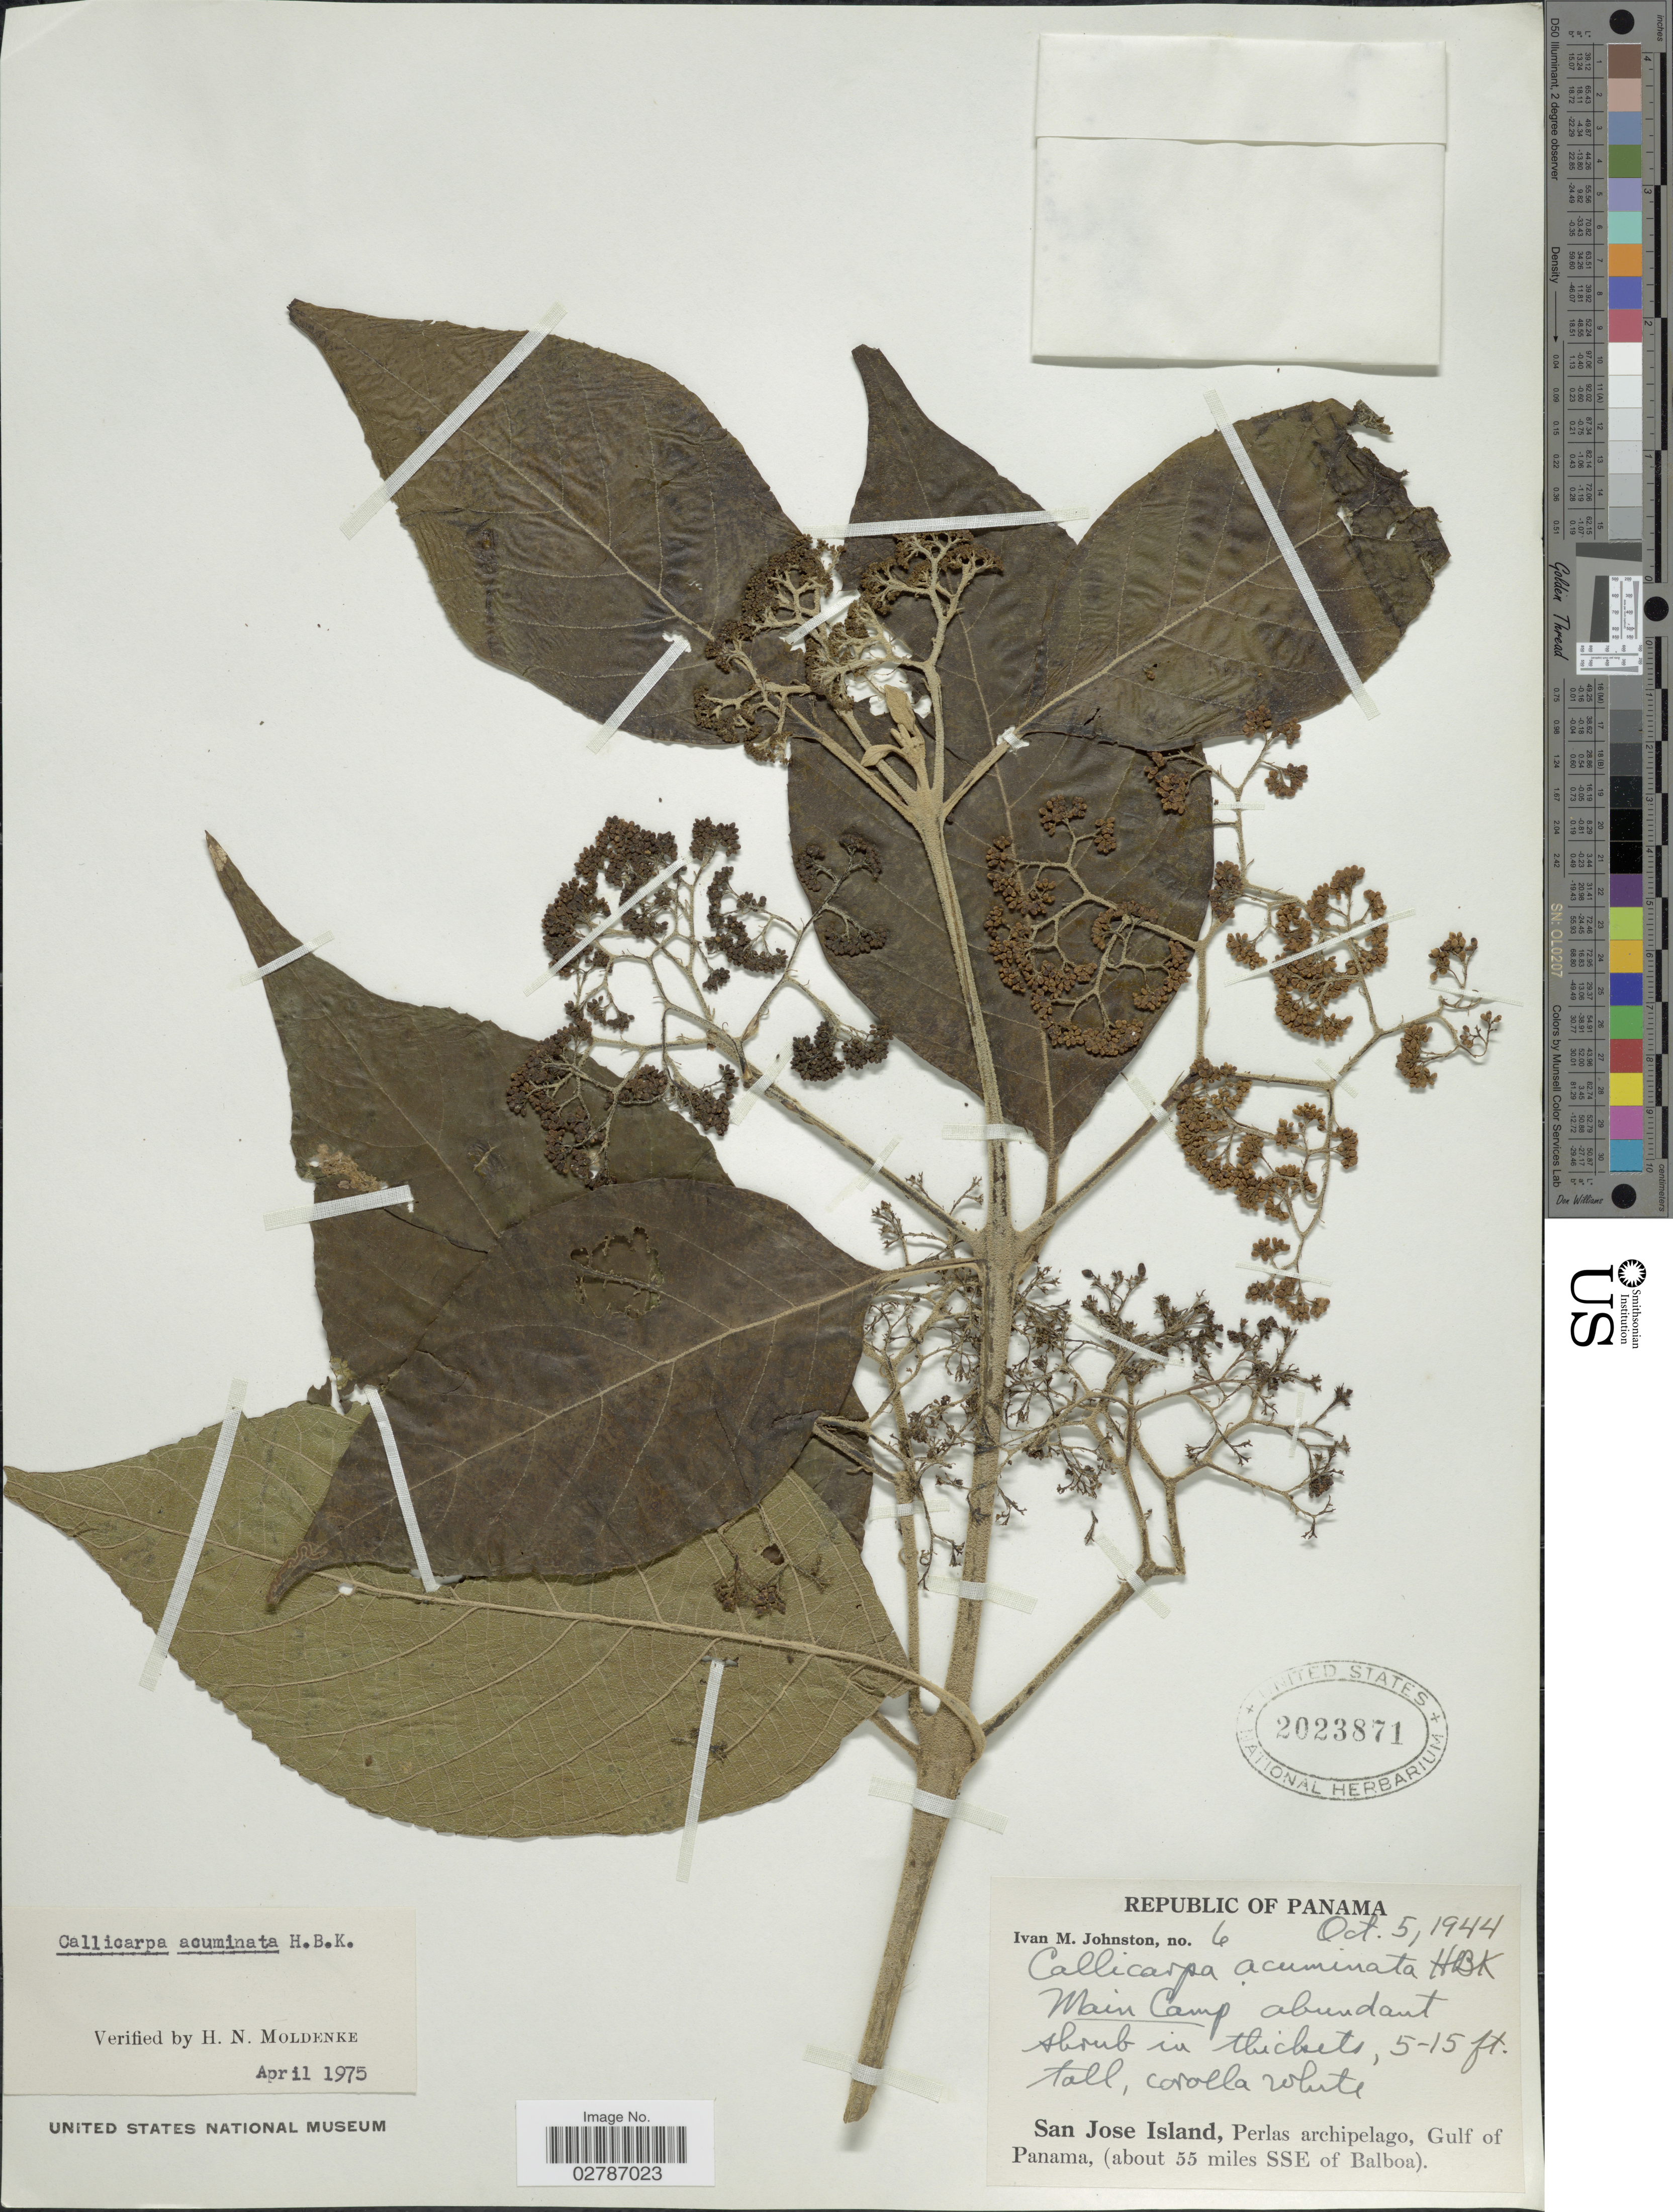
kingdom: Plantae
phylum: Tracheophyta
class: Magnoliopsida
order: Lamiales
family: Lamiaceae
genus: Callicarpa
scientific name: Callicarpa acuminata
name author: Kunth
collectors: I.M. Johnston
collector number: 6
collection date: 1944-10-05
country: Panama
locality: Main Camp. San Jose Island, Perlas archipelago, Gulf of Panama, (about 55 miles SSE of Balboa).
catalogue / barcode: US 2023871